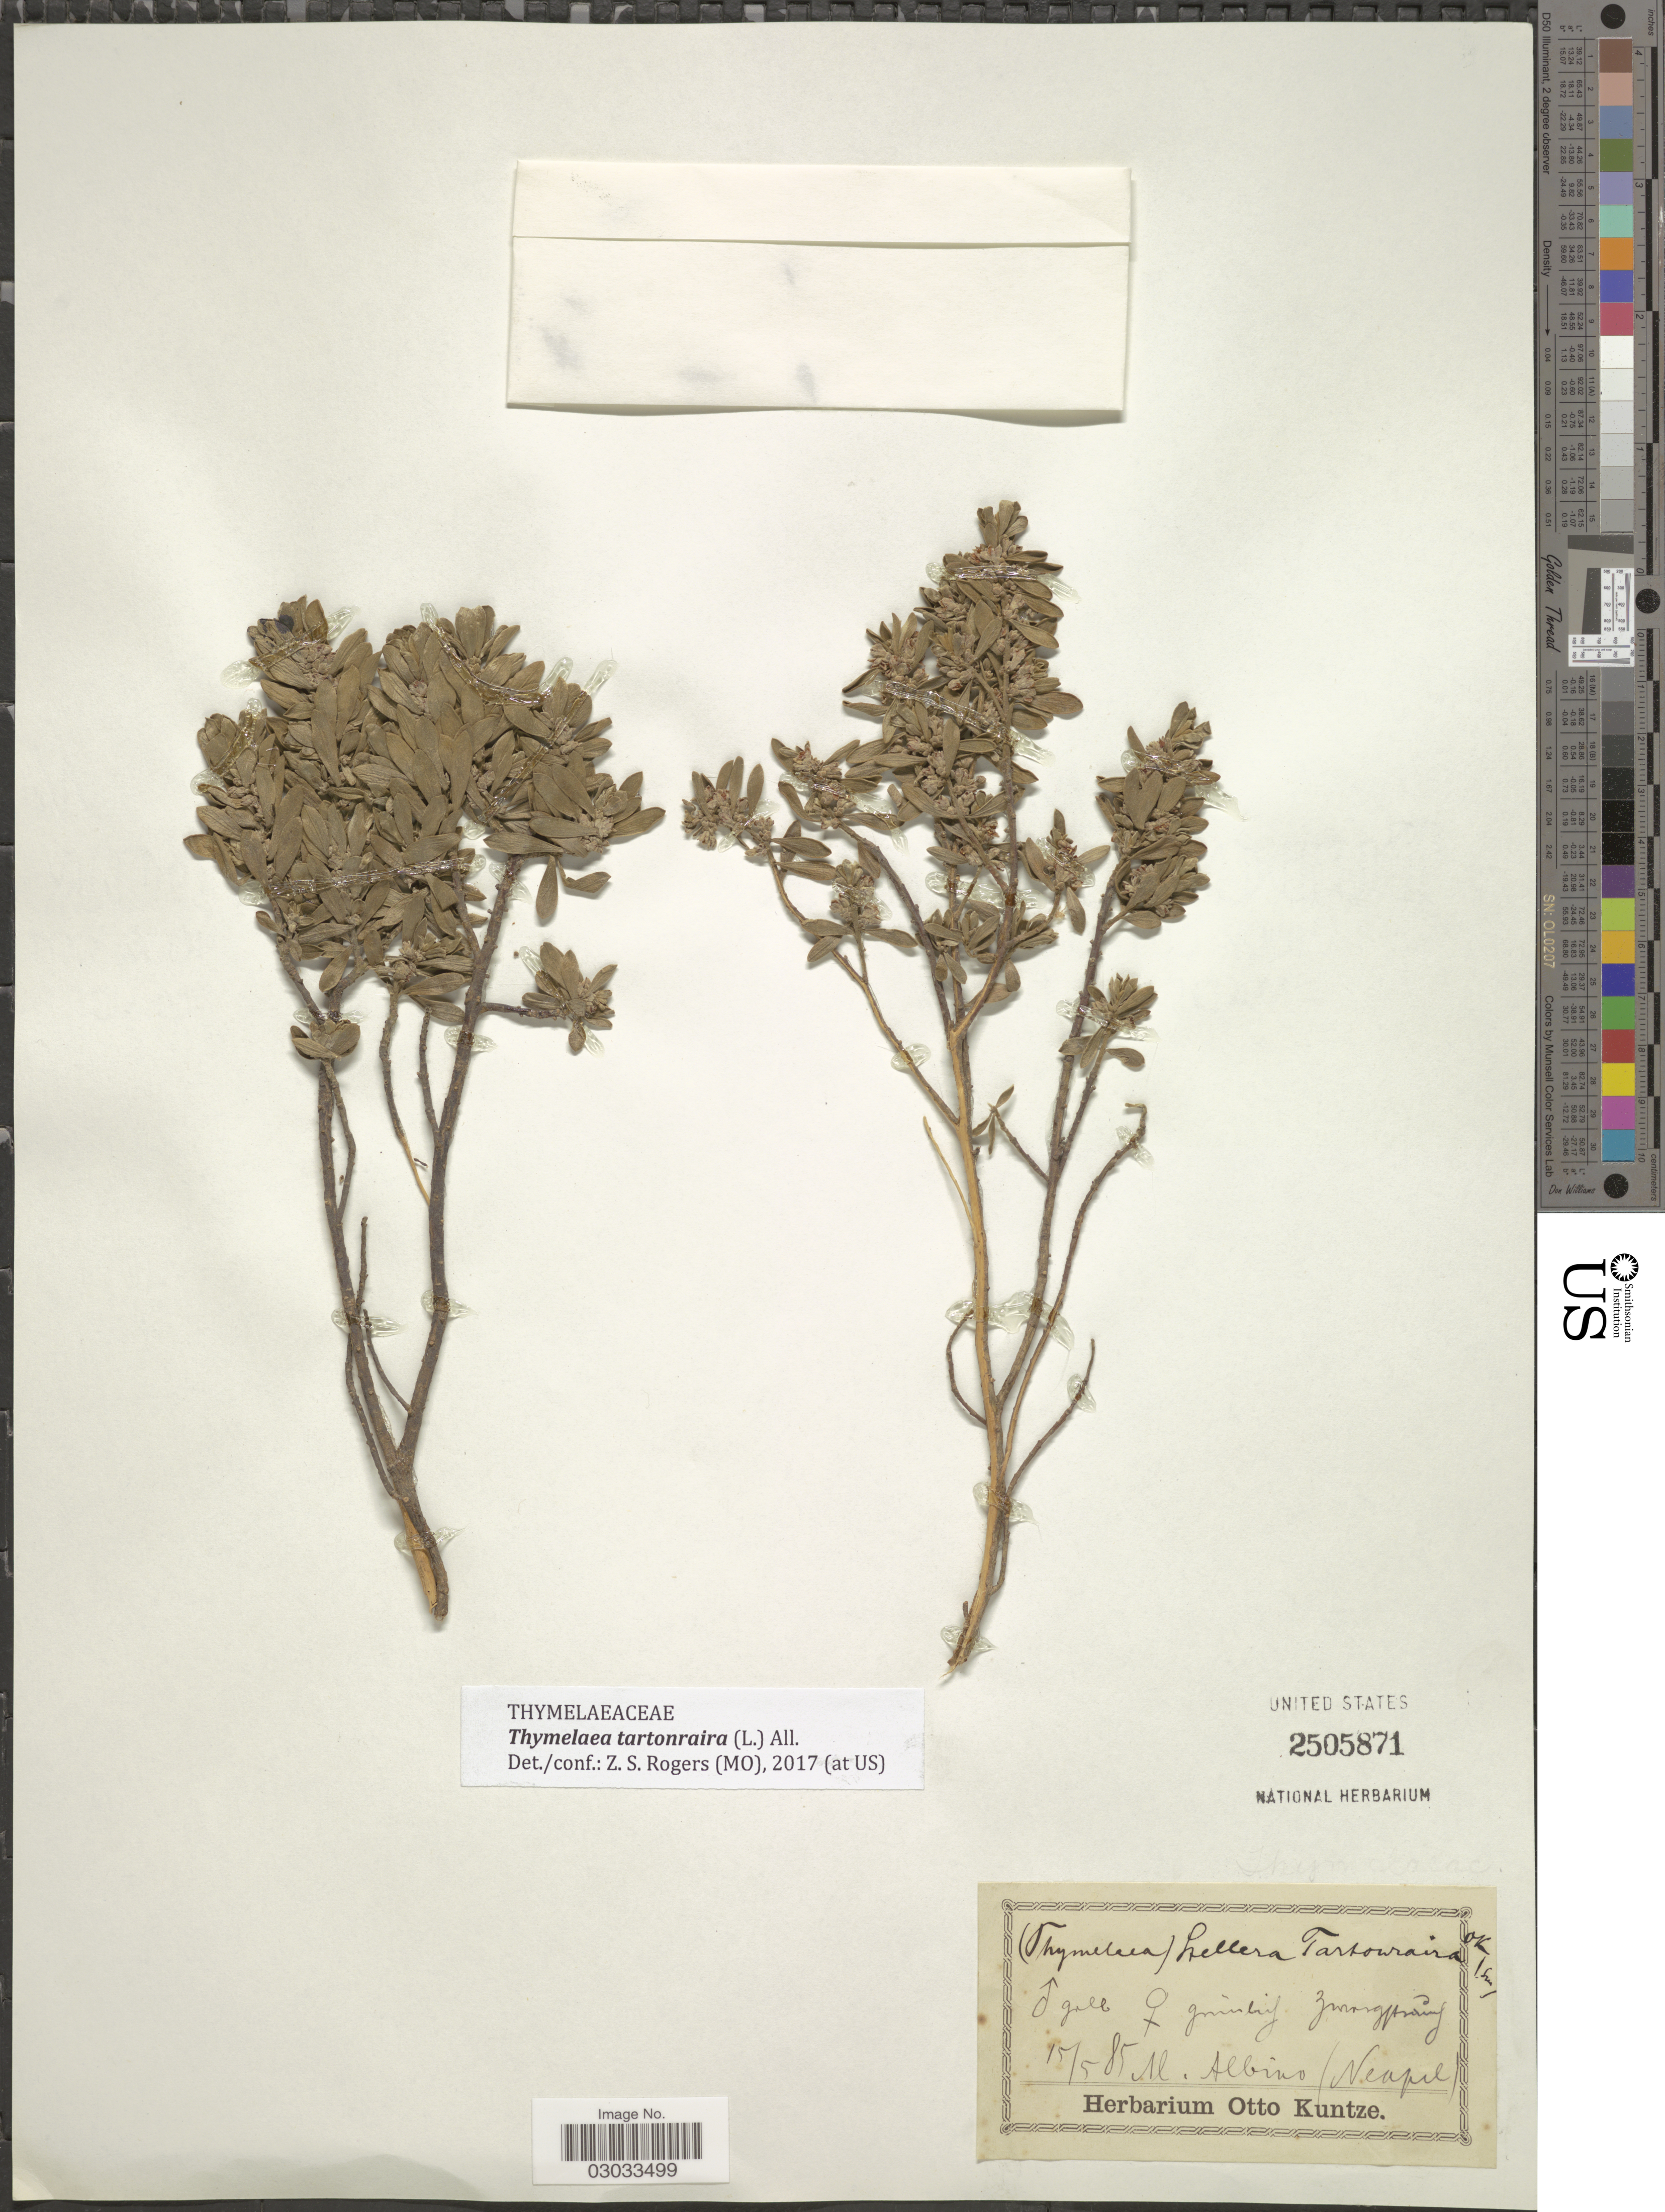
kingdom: Plantae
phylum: Tracheophyta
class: Magnoliopsida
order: Malvales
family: Thymelaeaceae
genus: Thymelaea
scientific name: Thymelaea tartonraira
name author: (L.) All.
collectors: ex herb. Otto Kuntze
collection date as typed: Transcribed d/m/y: 15/5/85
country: Italy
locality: Il. Albino (Neapel).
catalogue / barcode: US 2505871